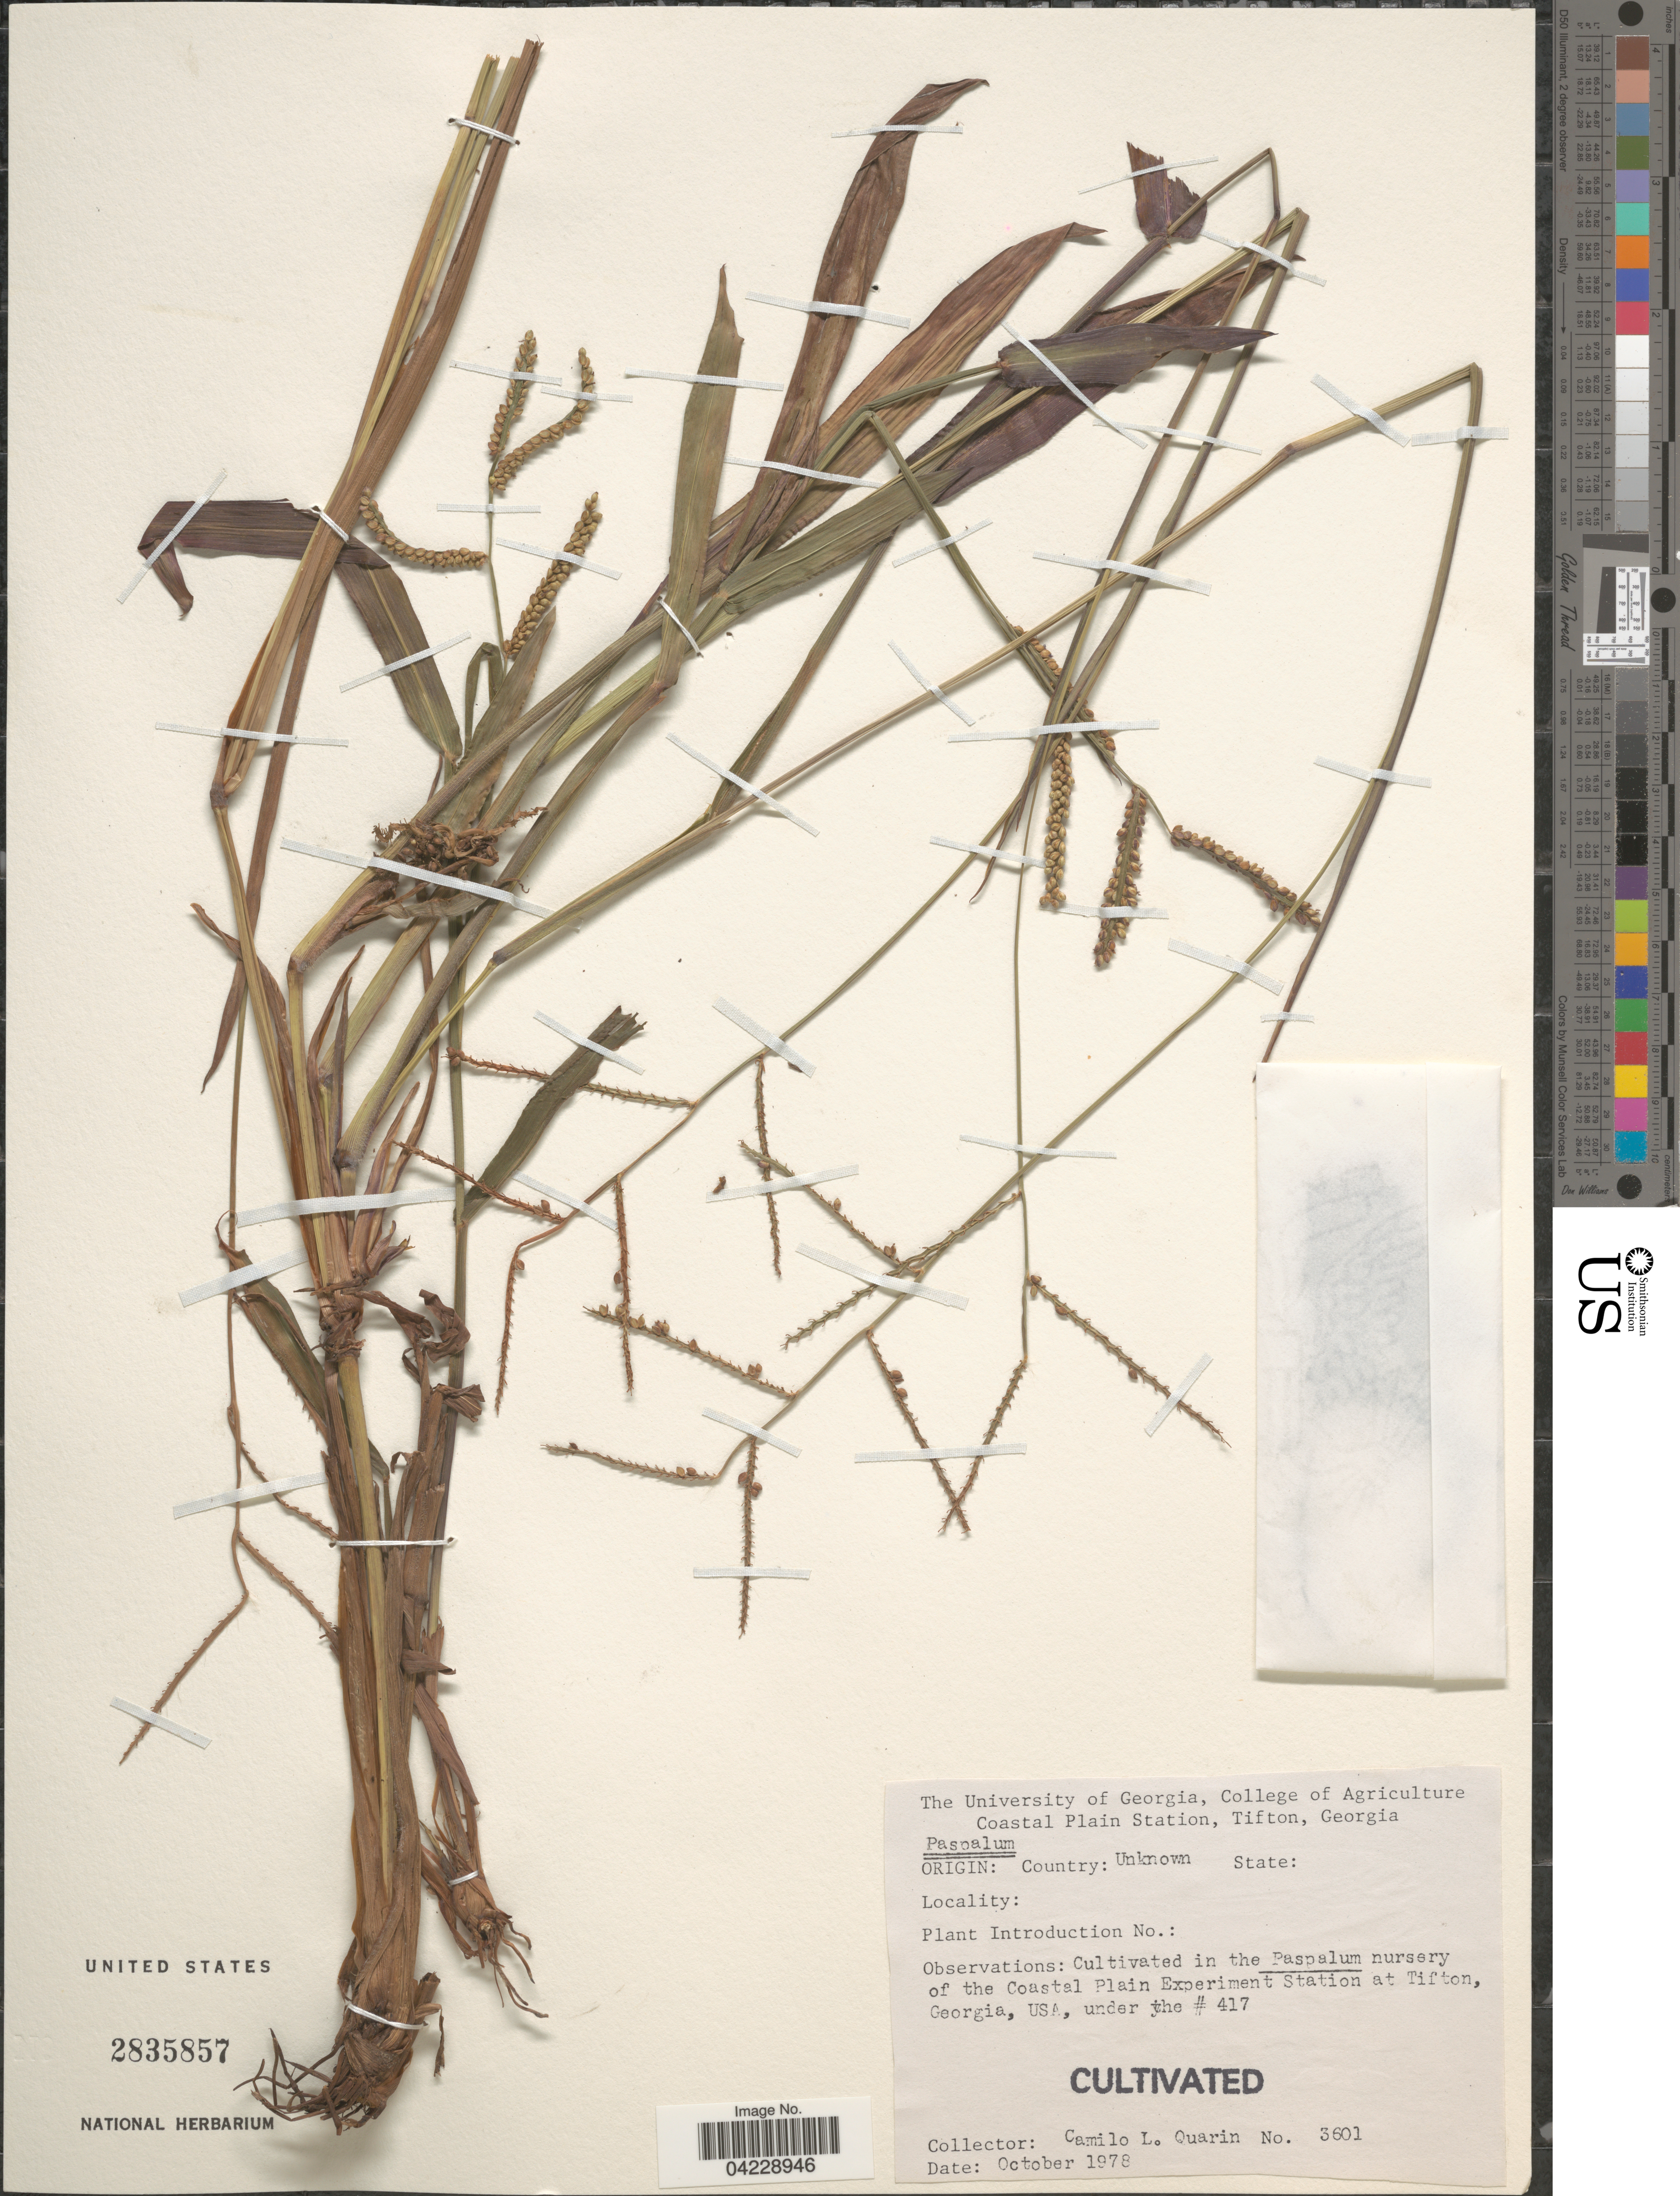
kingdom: Plantae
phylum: Tracheophyta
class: Liliopsida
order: Poales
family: Poaceae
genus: Paspalum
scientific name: Paspalum sp.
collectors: C. Quarin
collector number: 3601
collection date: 1978-10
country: United States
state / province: Georgia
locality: In the Paspalum nursery of the Coastal Plain Experiment Station at Tifton, under the # 417.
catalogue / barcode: US 2835857